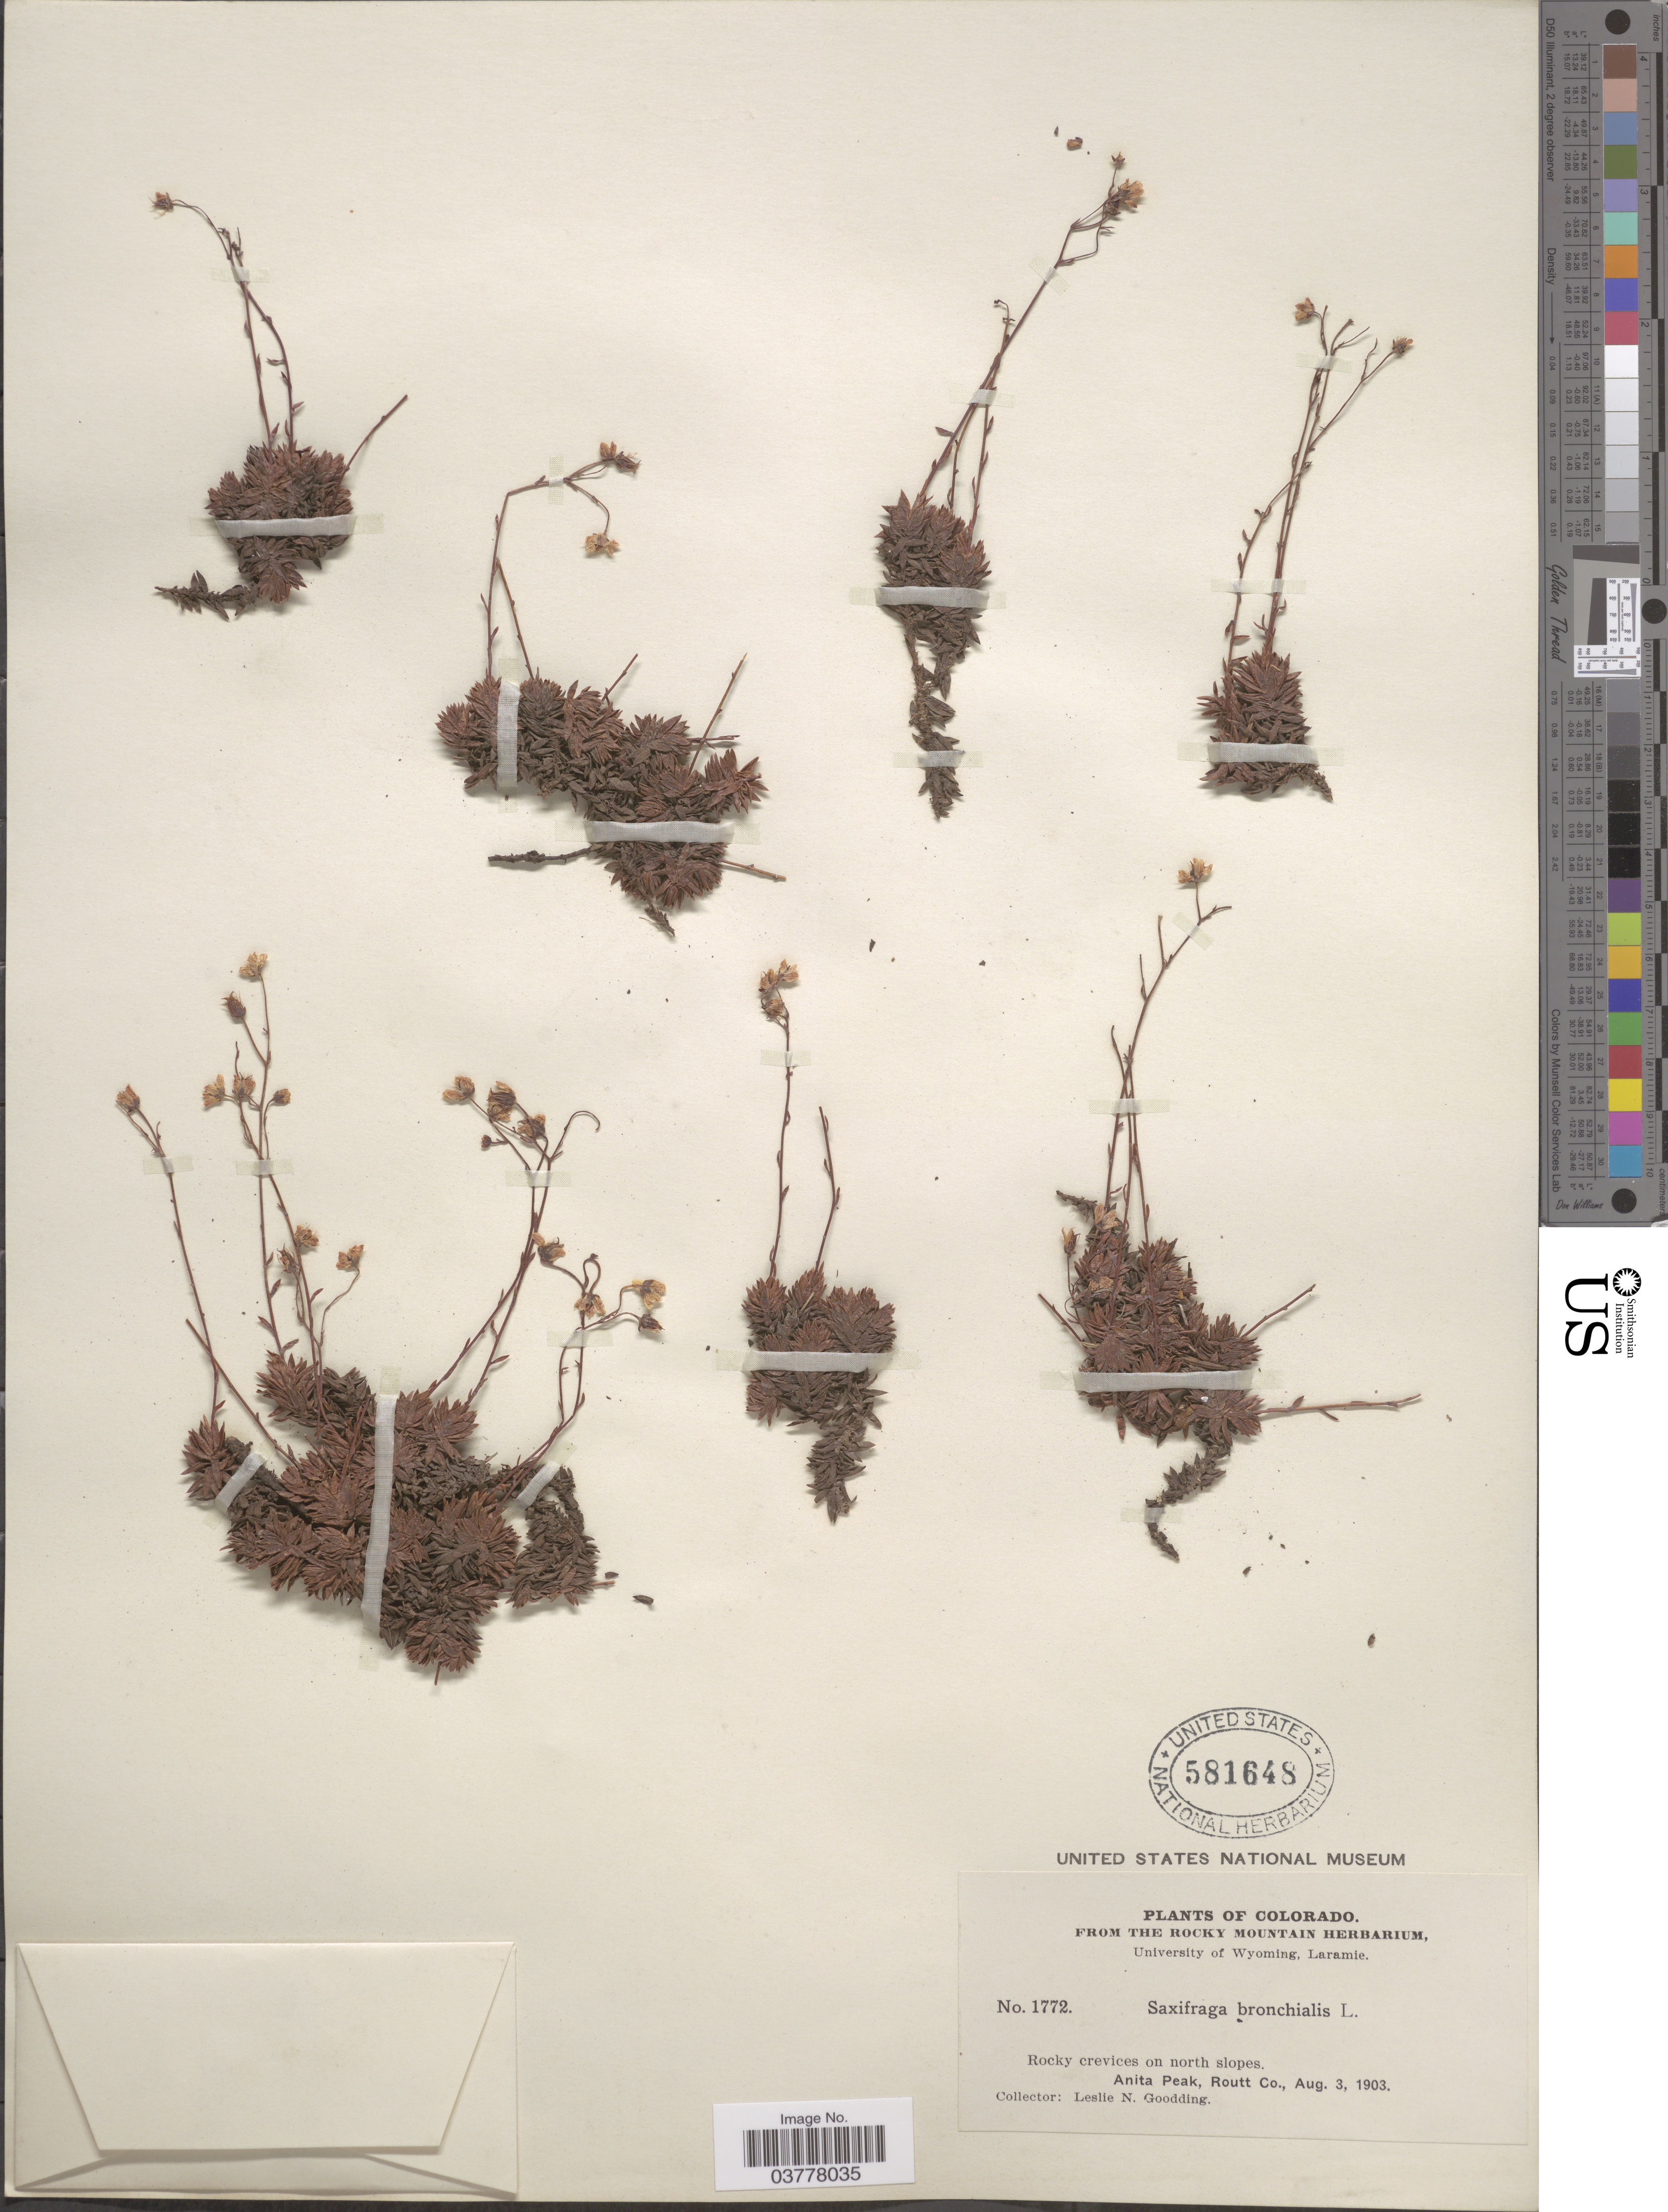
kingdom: Plantae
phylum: Tracheophyta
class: Magnoliopsida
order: Saxifragales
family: Saxifragaceae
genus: Saxifraga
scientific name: Saxifraga bronchialis subsp. austromontana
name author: (Wiegand) Piper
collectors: L. N. Goodding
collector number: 1772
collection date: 1903-08-03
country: United States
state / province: Colorado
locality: Rocky crevices on north slopes. Anita Peak, Routt Co.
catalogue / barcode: US 581648